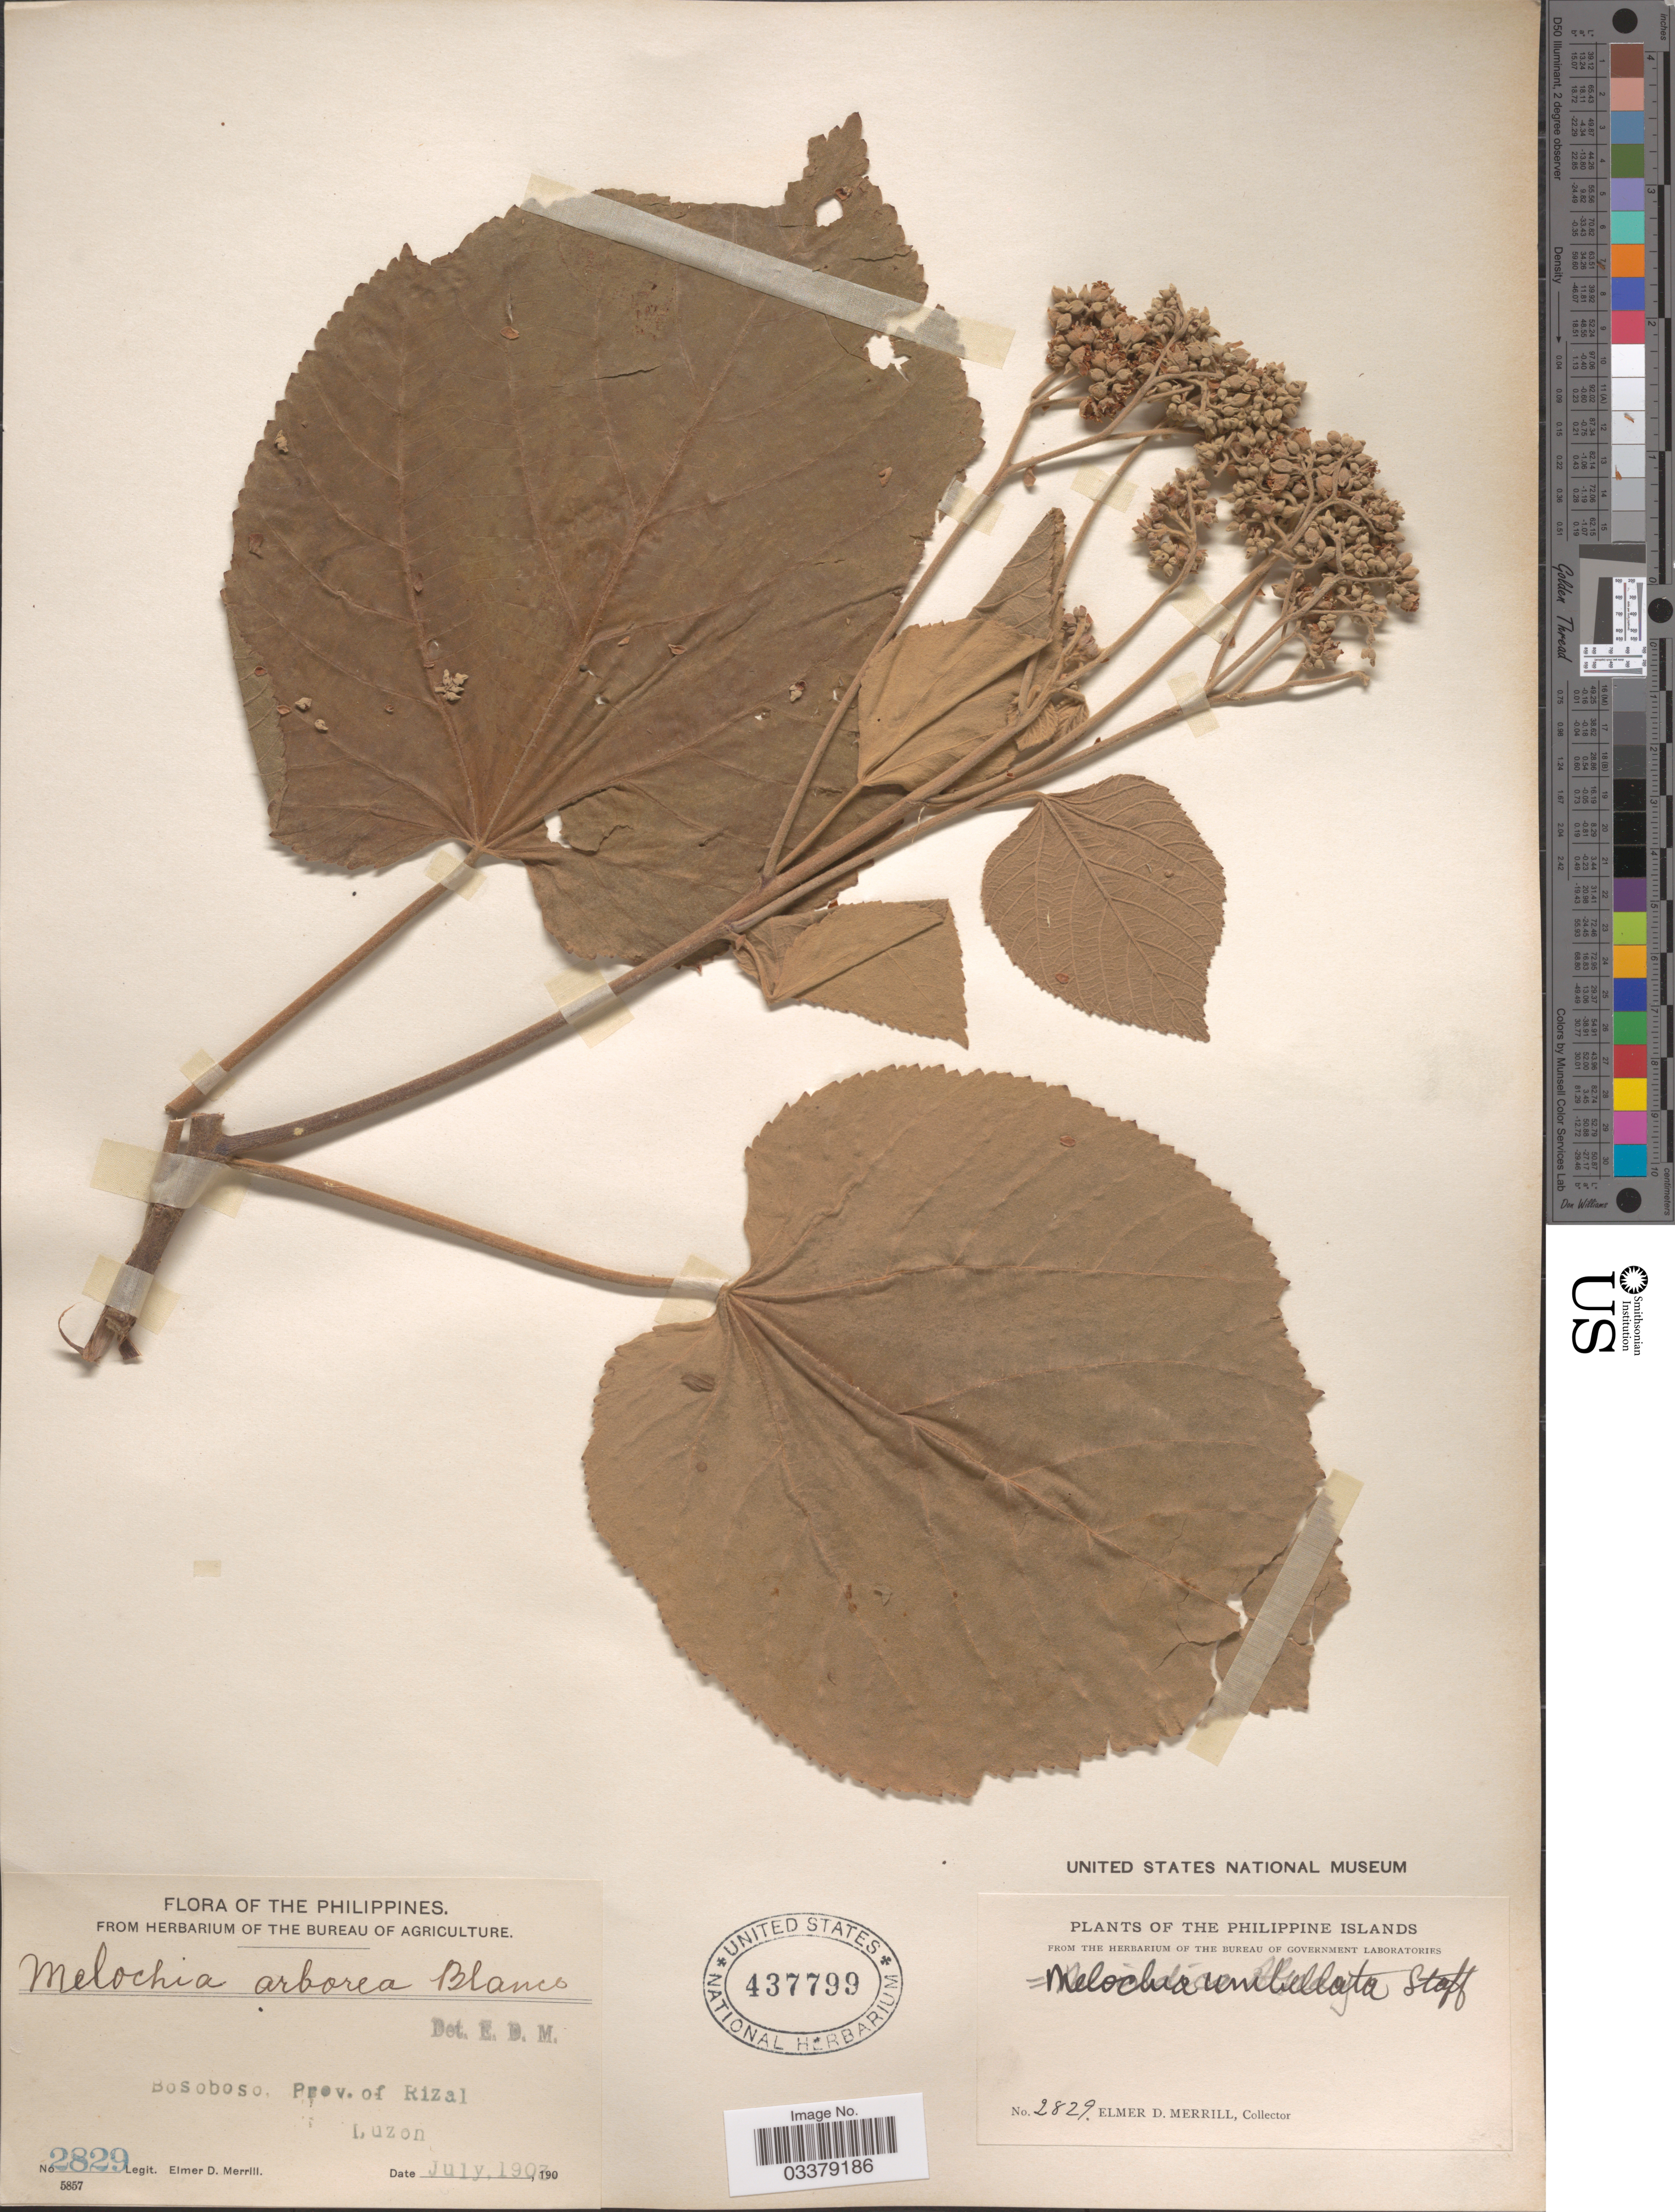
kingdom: Plantae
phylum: Tracheophyta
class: Magnoliopsida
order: Malvales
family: Malvaceae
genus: Melochia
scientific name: Melochia umbellata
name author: Stapf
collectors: E. D. Merrill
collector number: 2829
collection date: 1907-07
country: Philippines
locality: Bosoboso. Prov. of Rizal. Luzon.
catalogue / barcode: US 437799